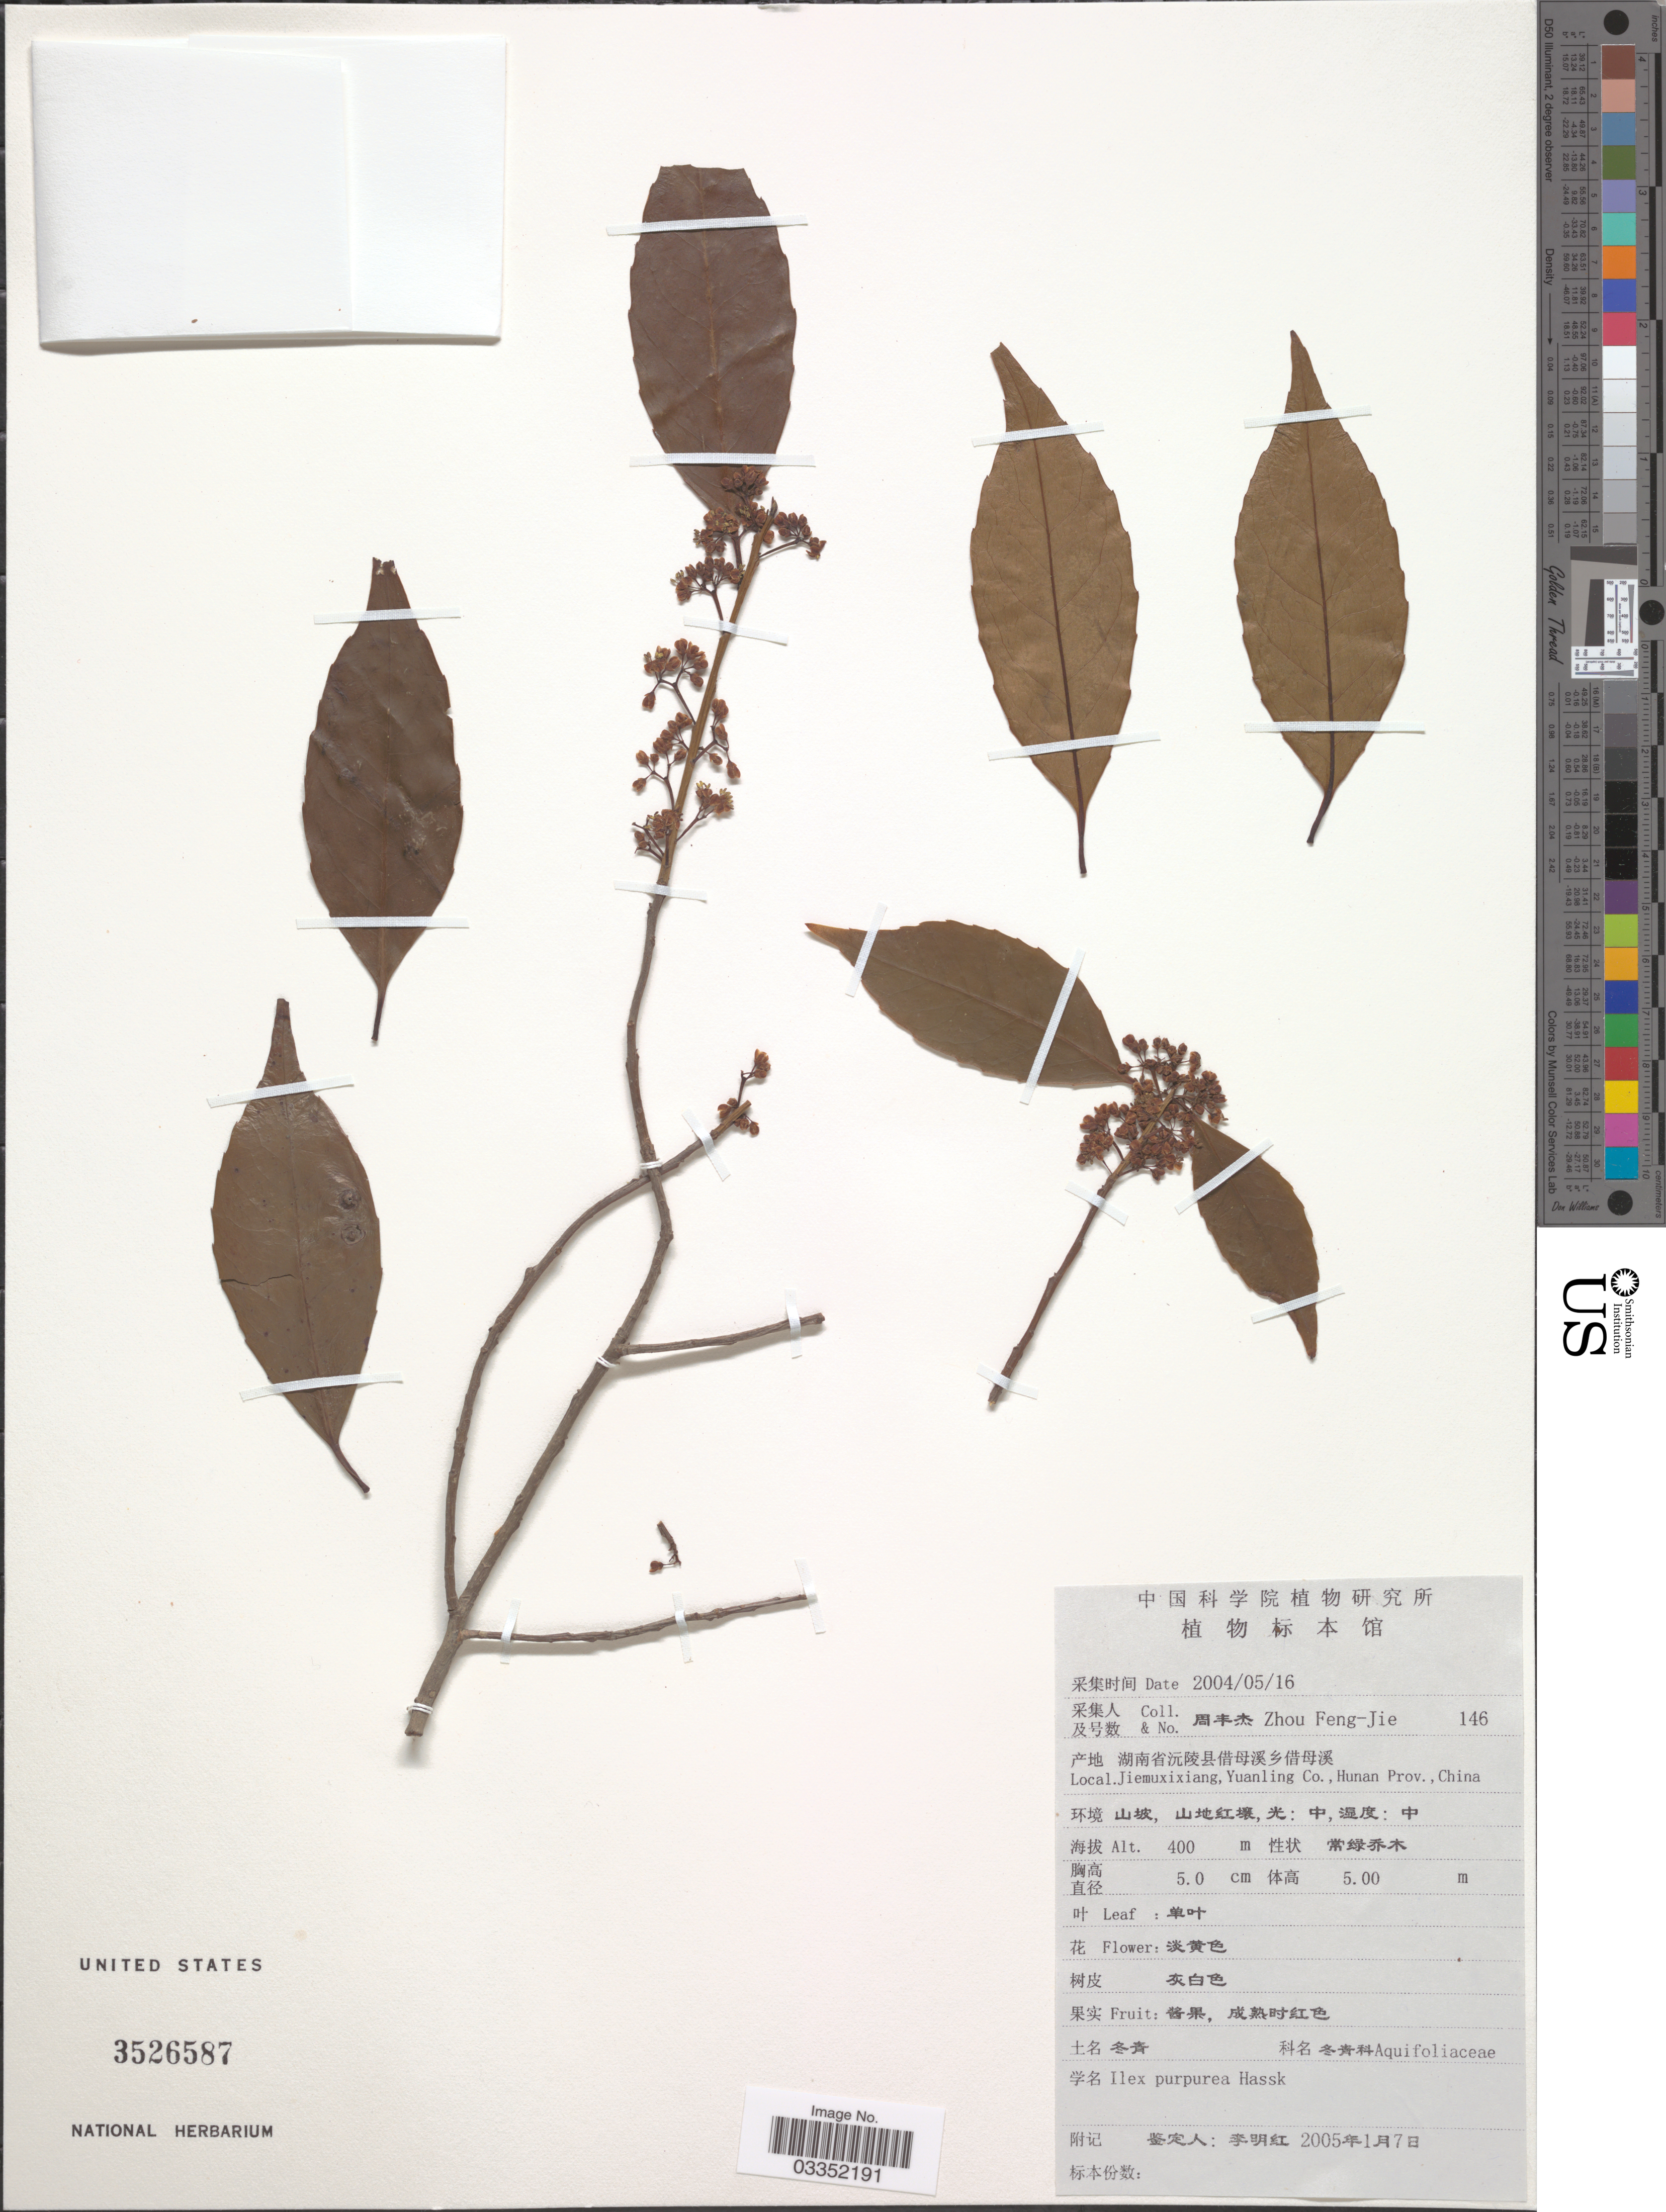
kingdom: Plantae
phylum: Tracheophyta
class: Magnoliopsida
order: Aquifoliales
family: Aquifoliaceae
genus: Ilex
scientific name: Ilex purpurea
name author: Hassk.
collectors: F. Zhou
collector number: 146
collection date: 2004-05-16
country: China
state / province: Hunan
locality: Jiemuxixiang, Yuanling Co.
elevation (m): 400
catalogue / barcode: US 3526587